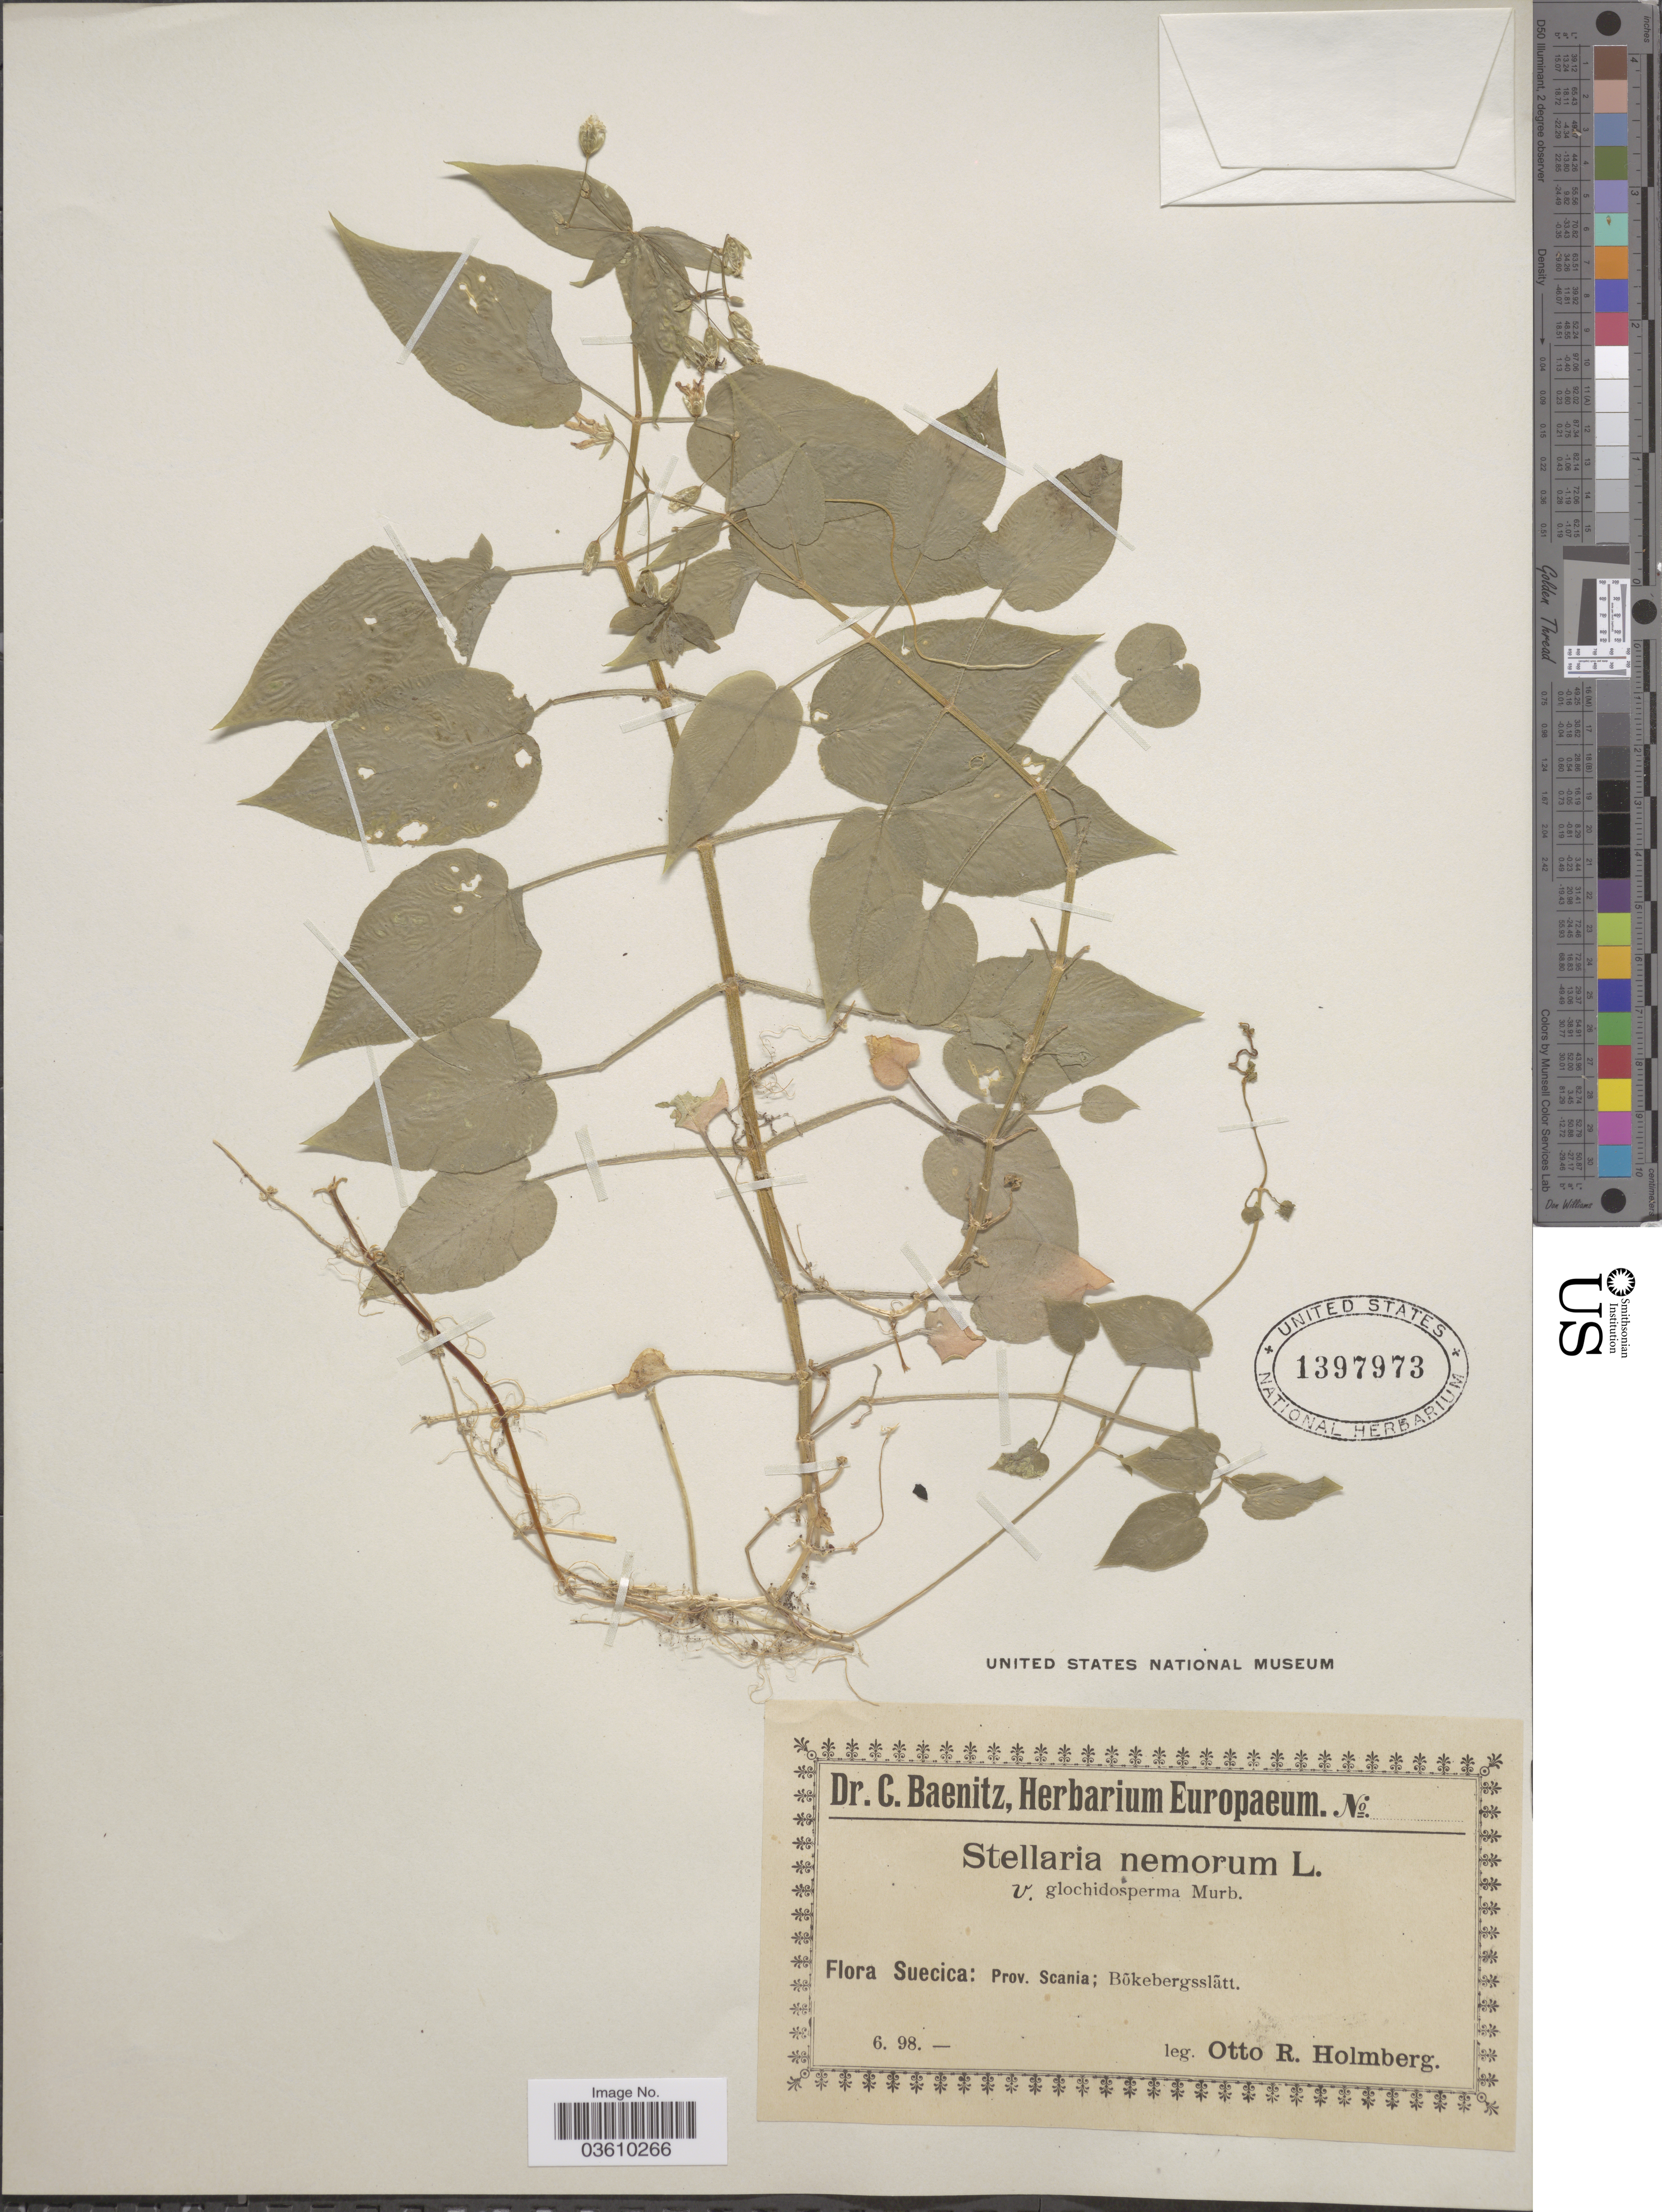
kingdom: Plantae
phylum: Tracheophyta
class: Magnoliopsida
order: Caryophyllales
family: Caryophyllaceae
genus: Stellaria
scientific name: Stellaria nemorum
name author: L.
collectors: O. Holmberg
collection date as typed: Transcribed d/m/y: /6/98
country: Sweden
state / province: Skåne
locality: Suecica: Prov. Scania; Bõkebergsslãtt.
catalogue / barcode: US 1397973